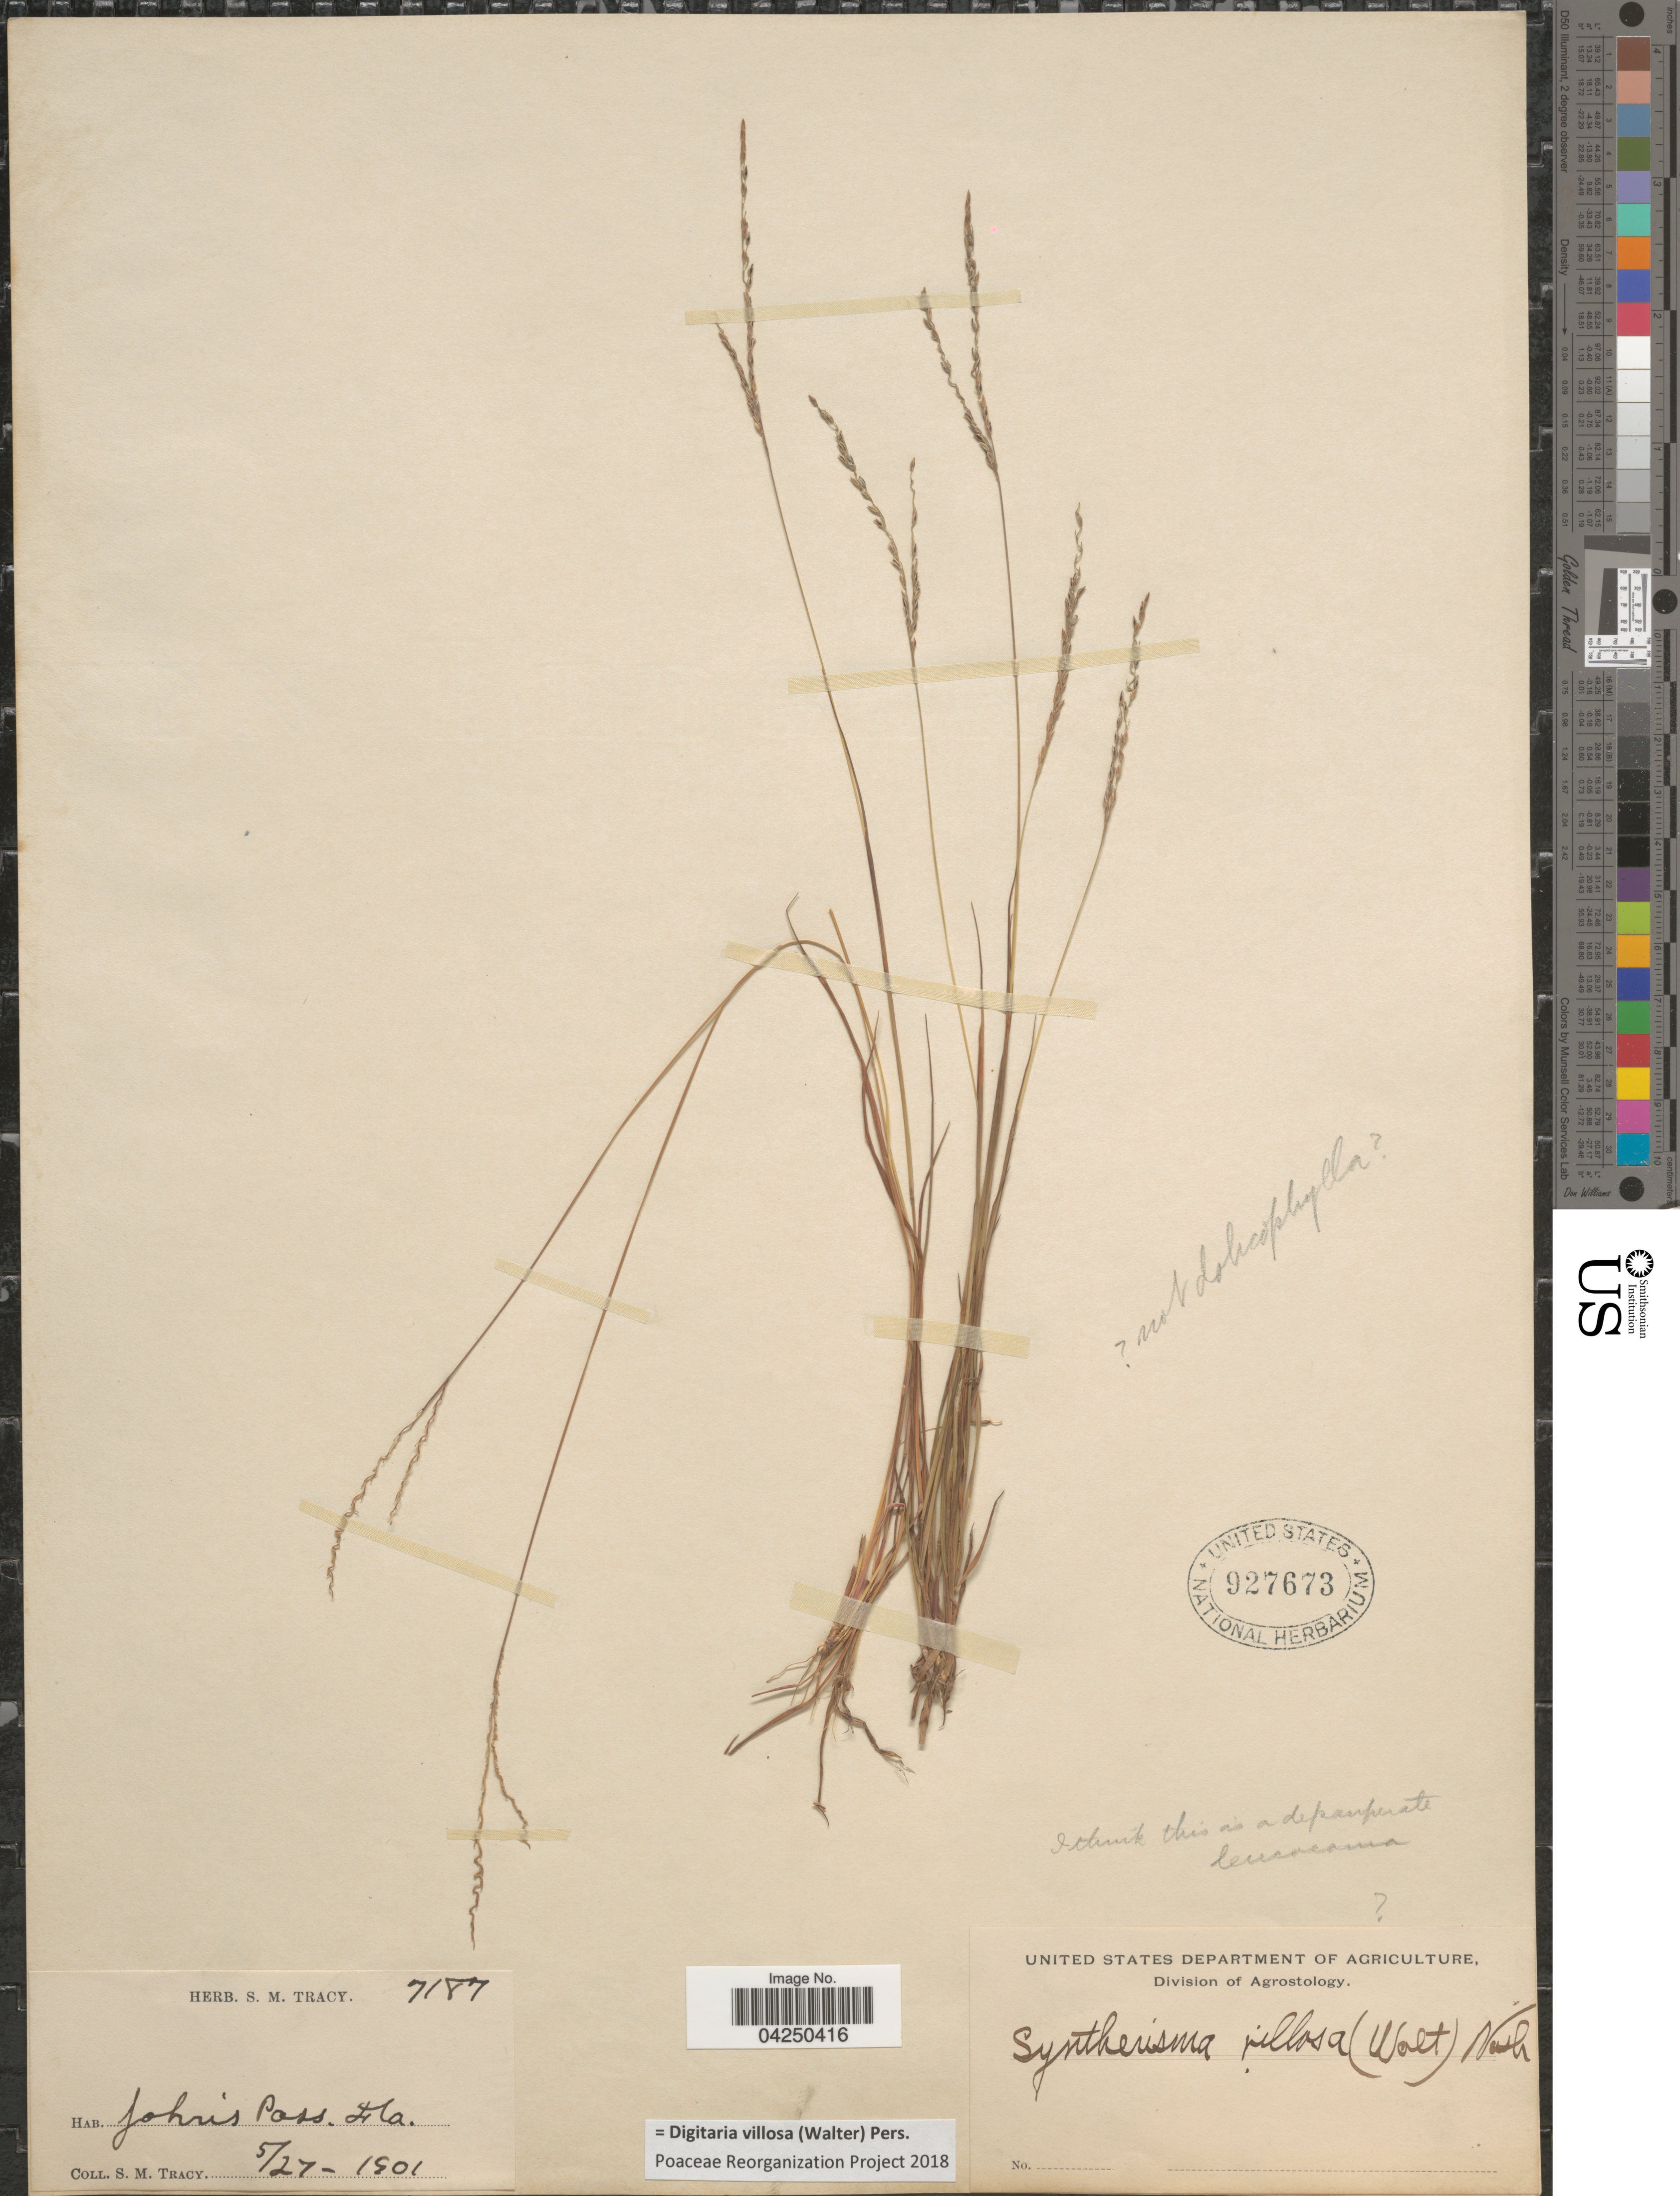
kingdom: Plantae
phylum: Tracheophyta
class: Liliopsida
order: Poales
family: Poaceae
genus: Digitaria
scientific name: Digitaria villosa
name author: (Walter) Pers.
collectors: S. M. Tracy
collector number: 7187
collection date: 1901-05-27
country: United States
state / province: Florida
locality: John's Pass.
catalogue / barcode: US 927673